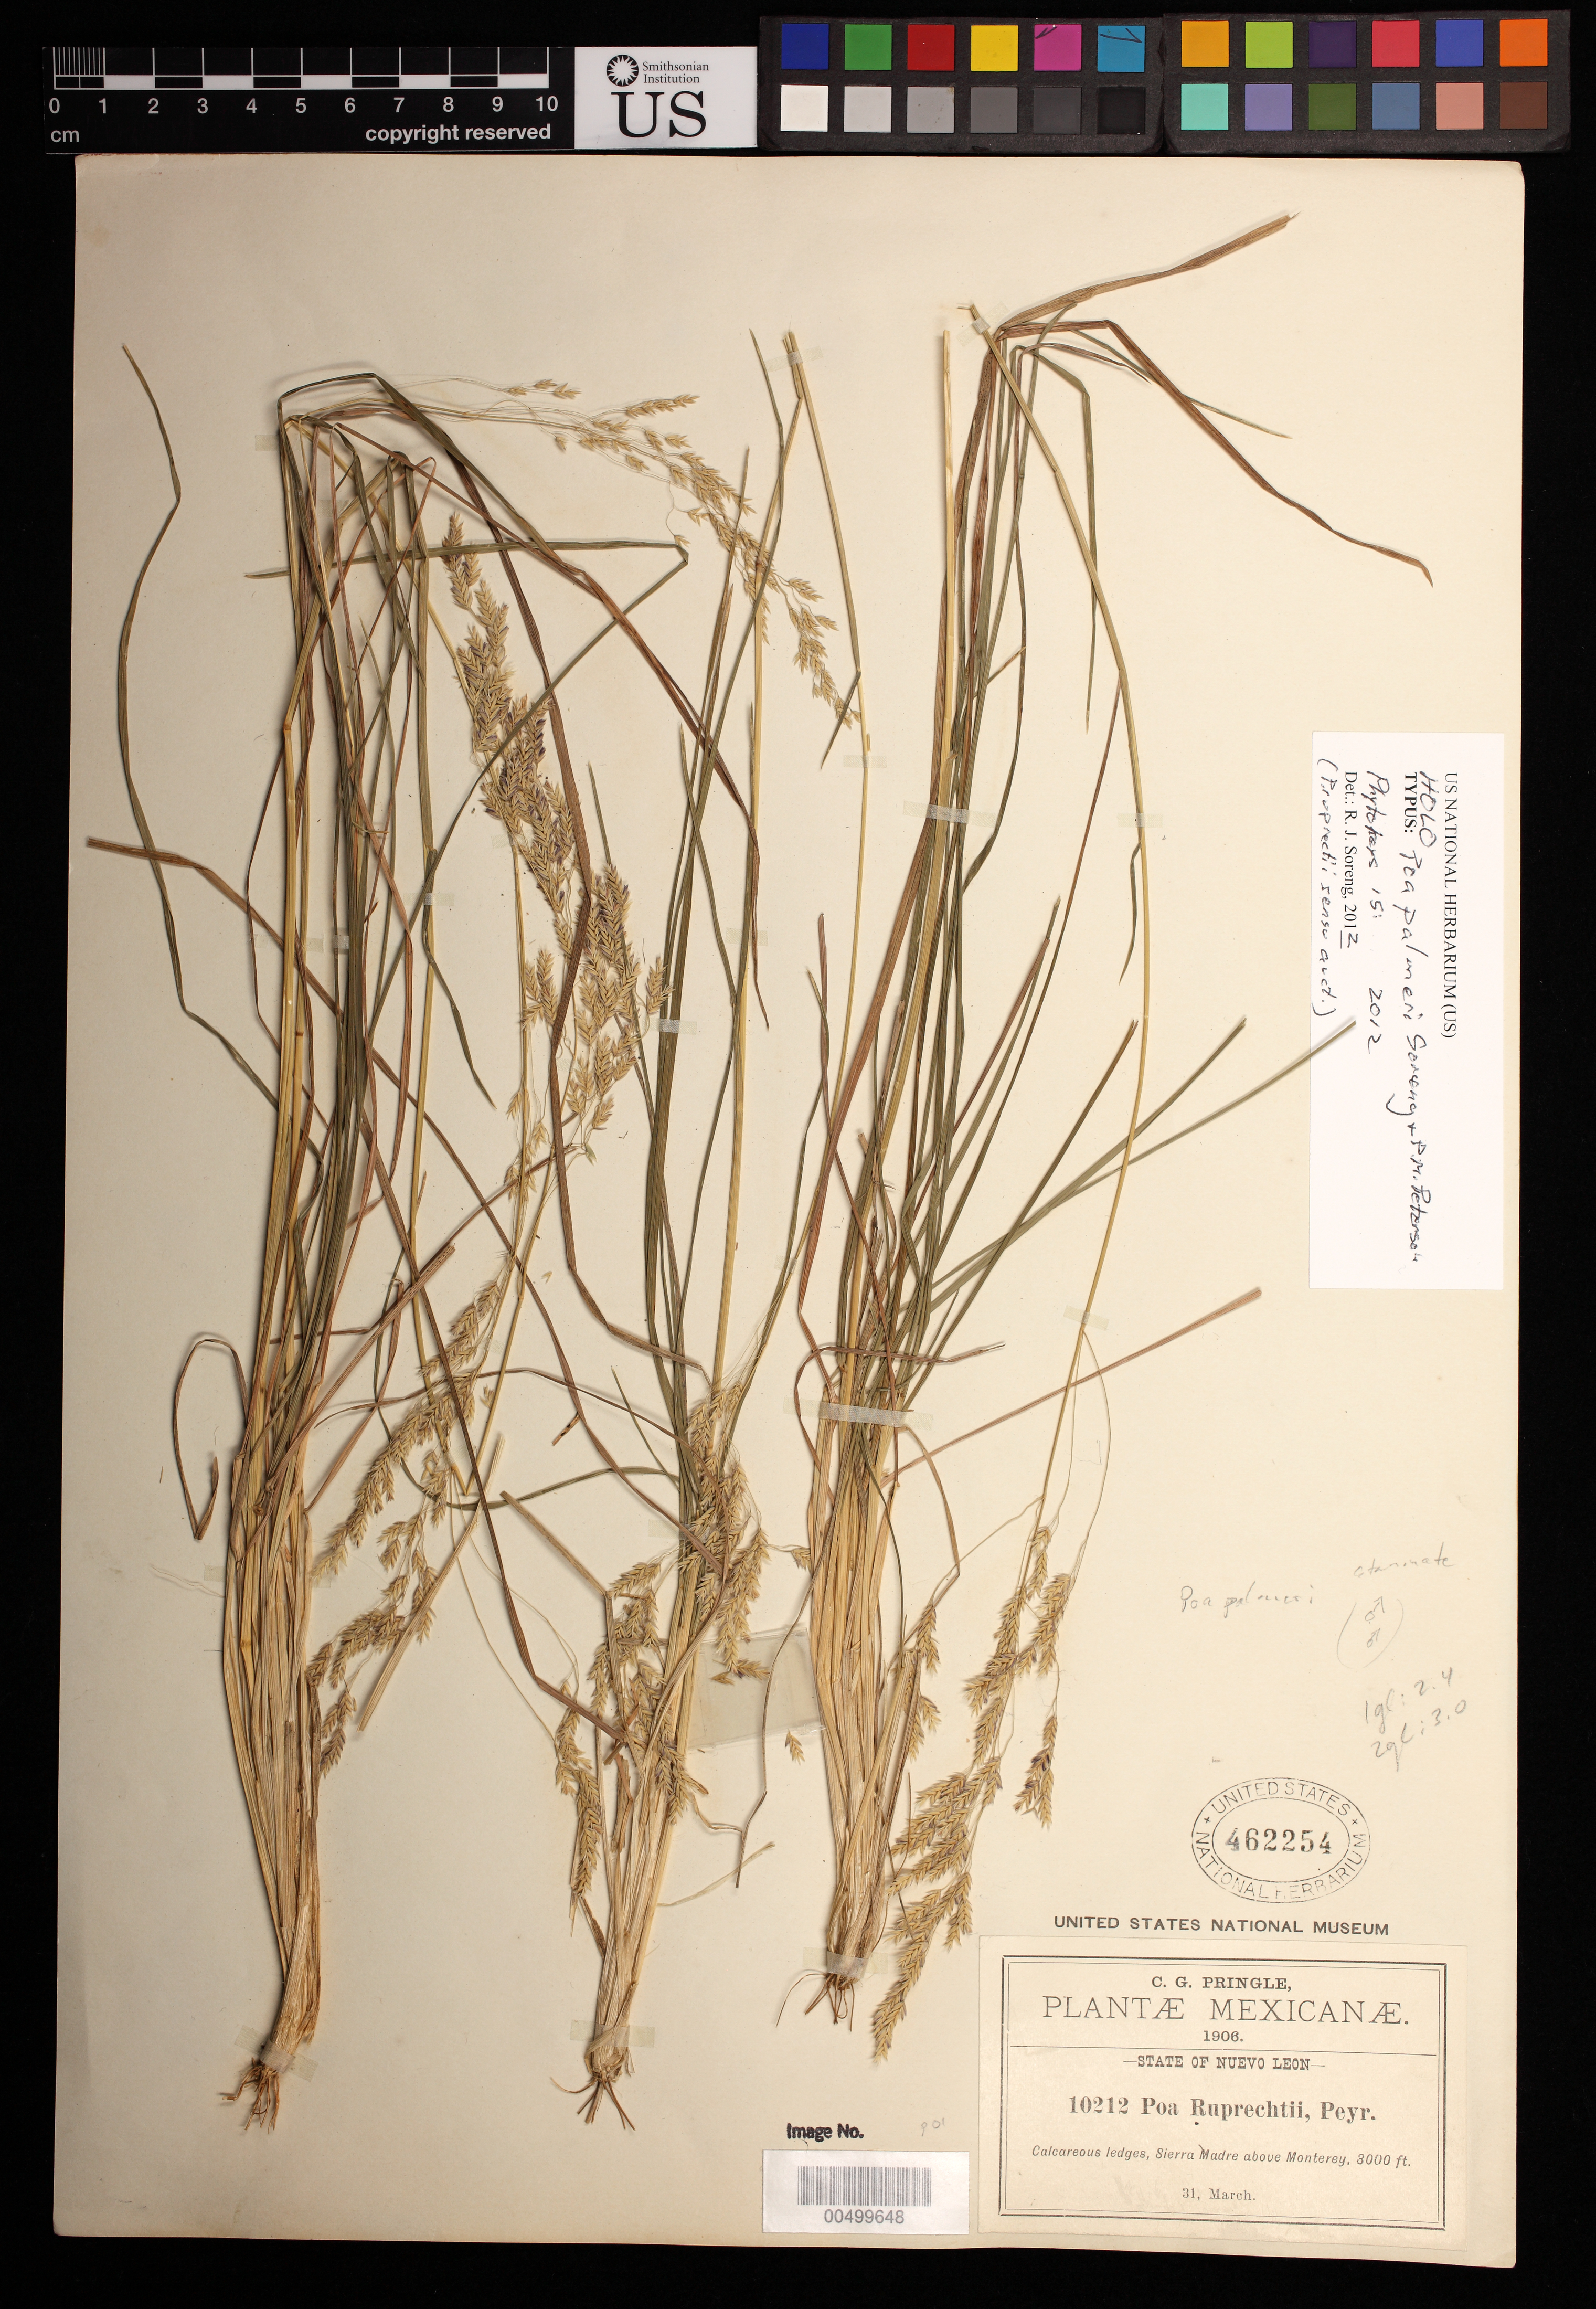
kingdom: Plantae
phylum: Tracheophyta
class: Liliopsida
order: Poales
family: Poaceae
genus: Poa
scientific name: Poa palmeri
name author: Soreng & P.M. Peterson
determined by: Soreng, Robert J., Research Associate (BOT), Smithsonian Institution - National Museum of Natural History (UNITED STATES)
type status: Holotype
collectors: C. G. Pringle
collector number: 10212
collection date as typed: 31 Mar 1906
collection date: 1906-03-31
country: Mexico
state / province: Nuevo León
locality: Sierra Madre above Monterey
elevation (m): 914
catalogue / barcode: US 462254